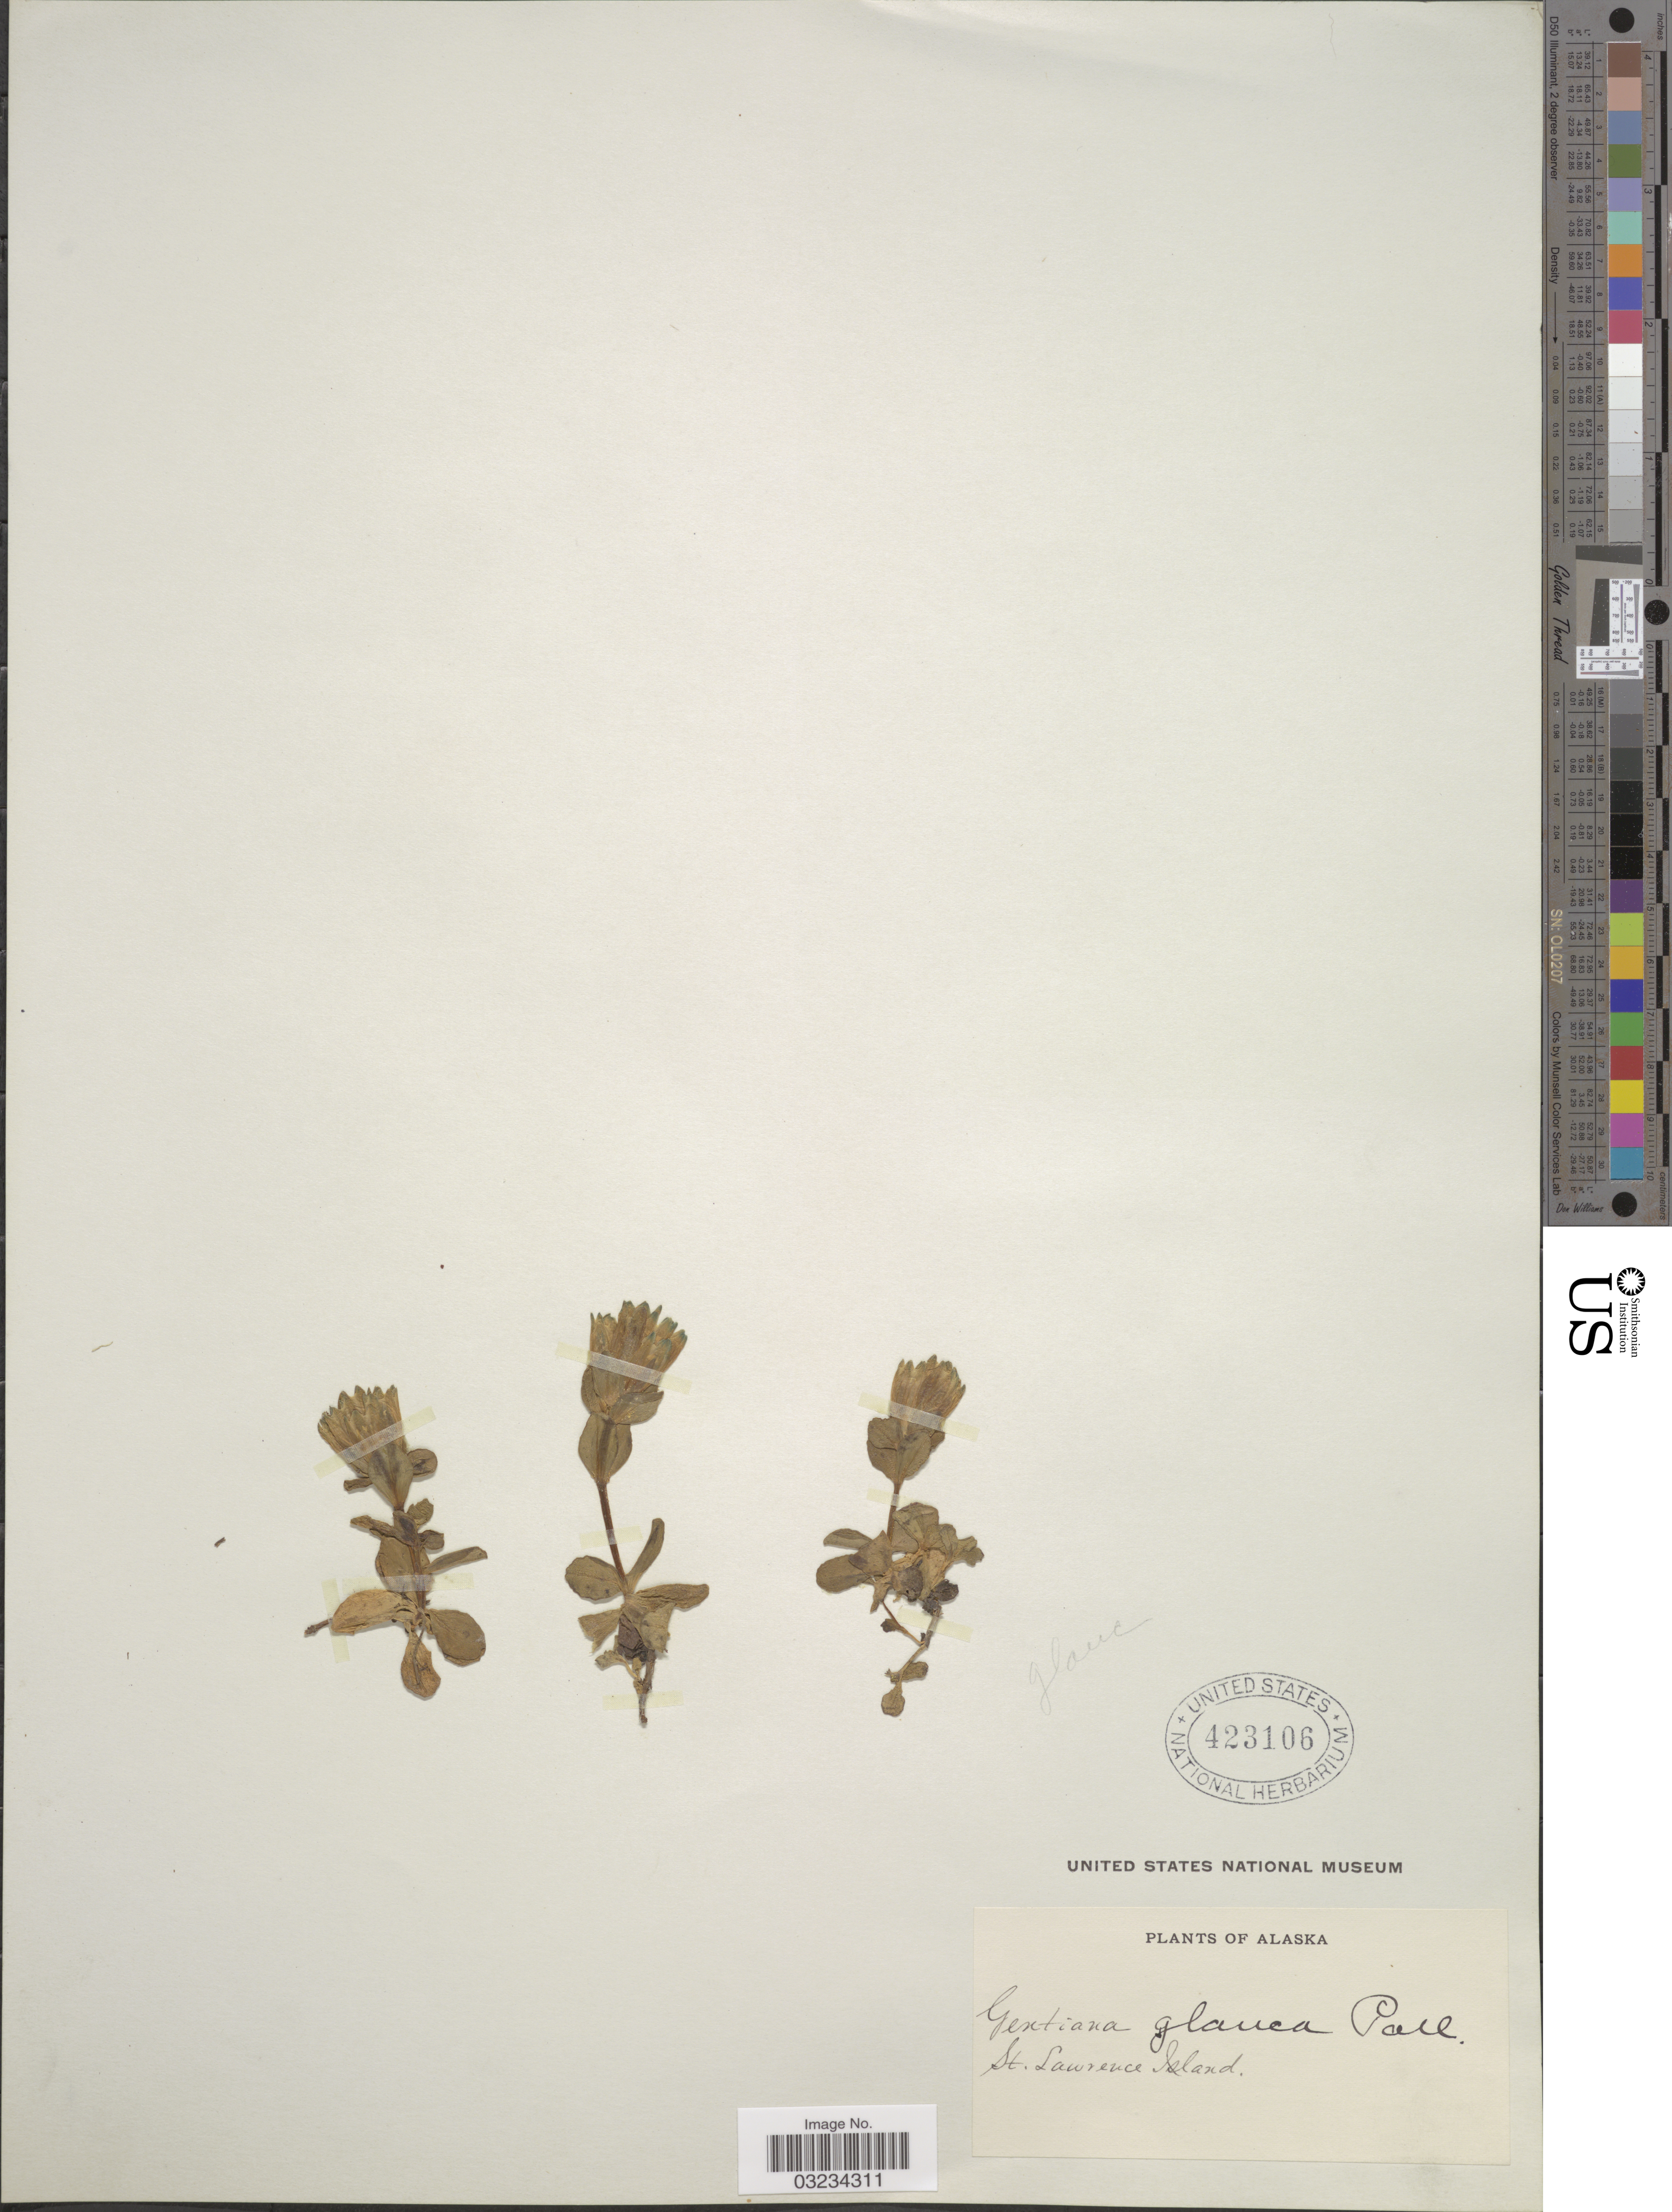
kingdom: Plantae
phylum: Tracheophyta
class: Magnoliopsida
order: Gentianales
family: Gentianaceae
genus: Gentiana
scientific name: Gentiana glauca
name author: Pall.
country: United States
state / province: Alaska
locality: St. Lawrence Island.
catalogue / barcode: US 423106